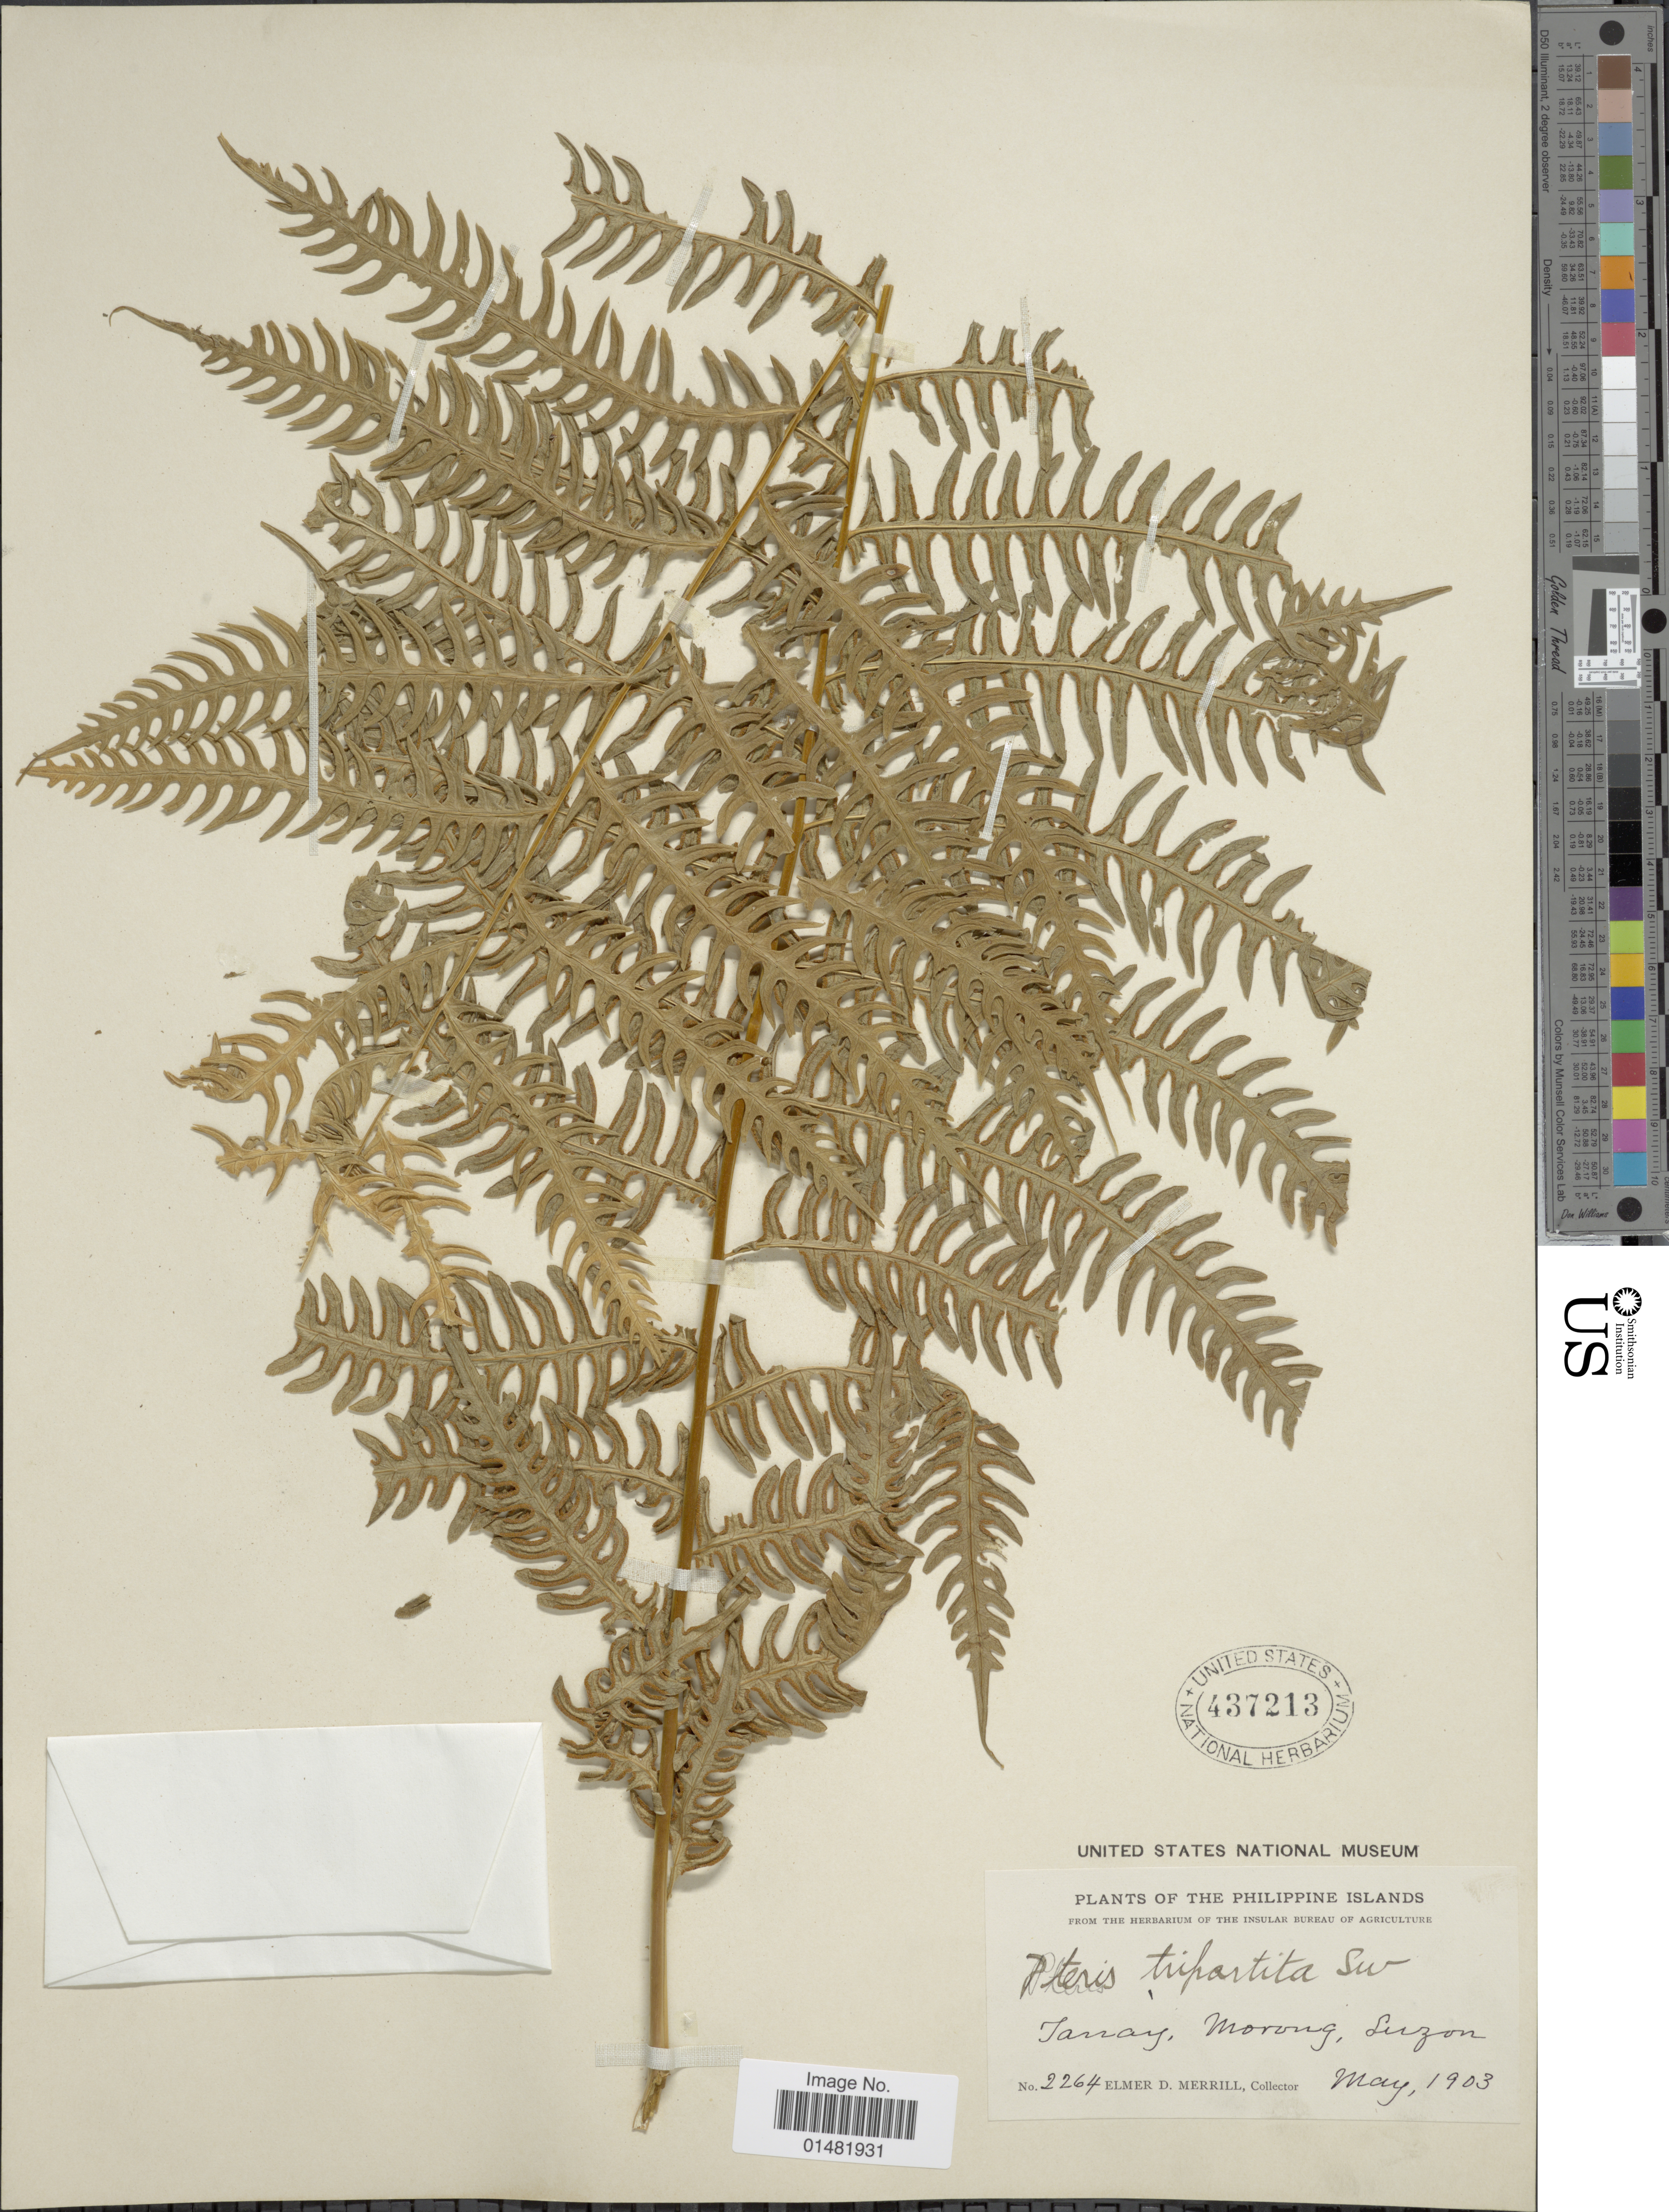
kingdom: Plantae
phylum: Tracheophyta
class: Polypodiopsida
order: Polypodiales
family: Pteridaceae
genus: Pteris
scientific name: Pteris tripartita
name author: Sw.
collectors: E. D. Merrill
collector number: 2264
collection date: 1903-05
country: Philippines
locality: Janay, Morong, Luzon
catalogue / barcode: US 437213